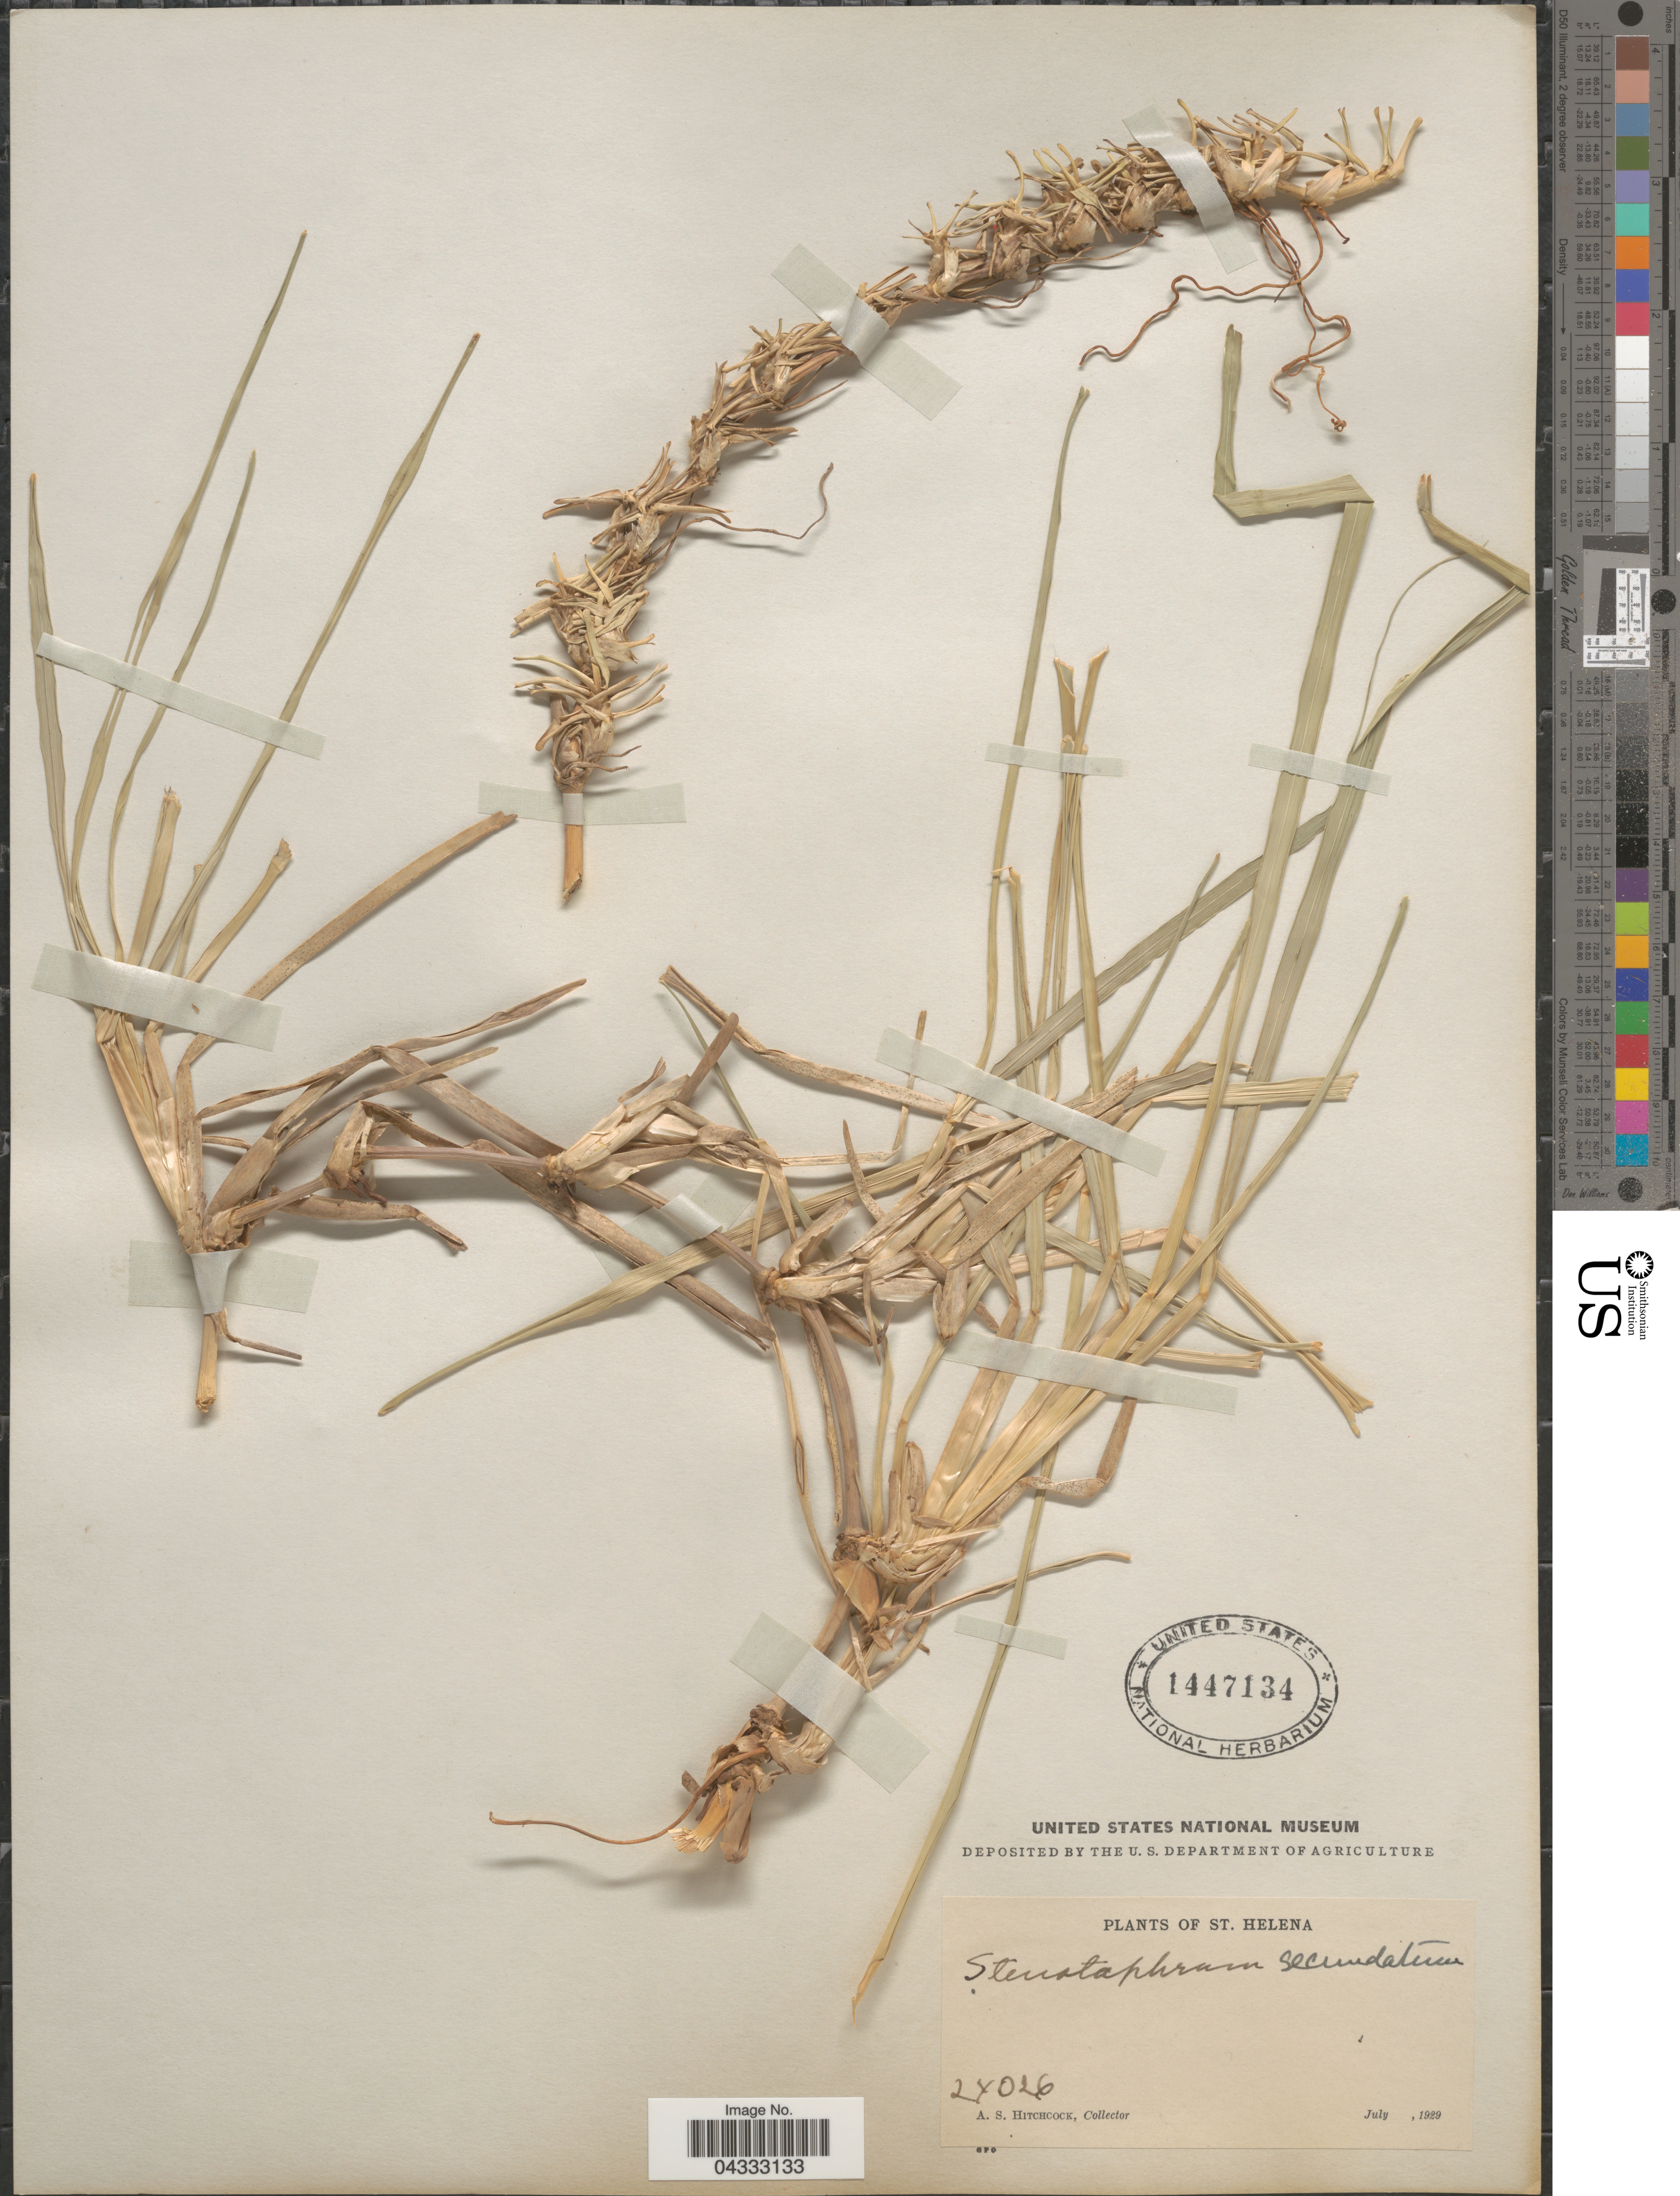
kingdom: Plantae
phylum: Tracheophyta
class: Liliopsida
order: Poales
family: Poaceae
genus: Stenotaphrum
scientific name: Stenotaphrum secundatum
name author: (Walter) Kuntze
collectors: A. S. Hitchcock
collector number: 24026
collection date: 1929-07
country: St. Helena Islands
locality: St. Helena.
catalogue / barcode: US 1447134